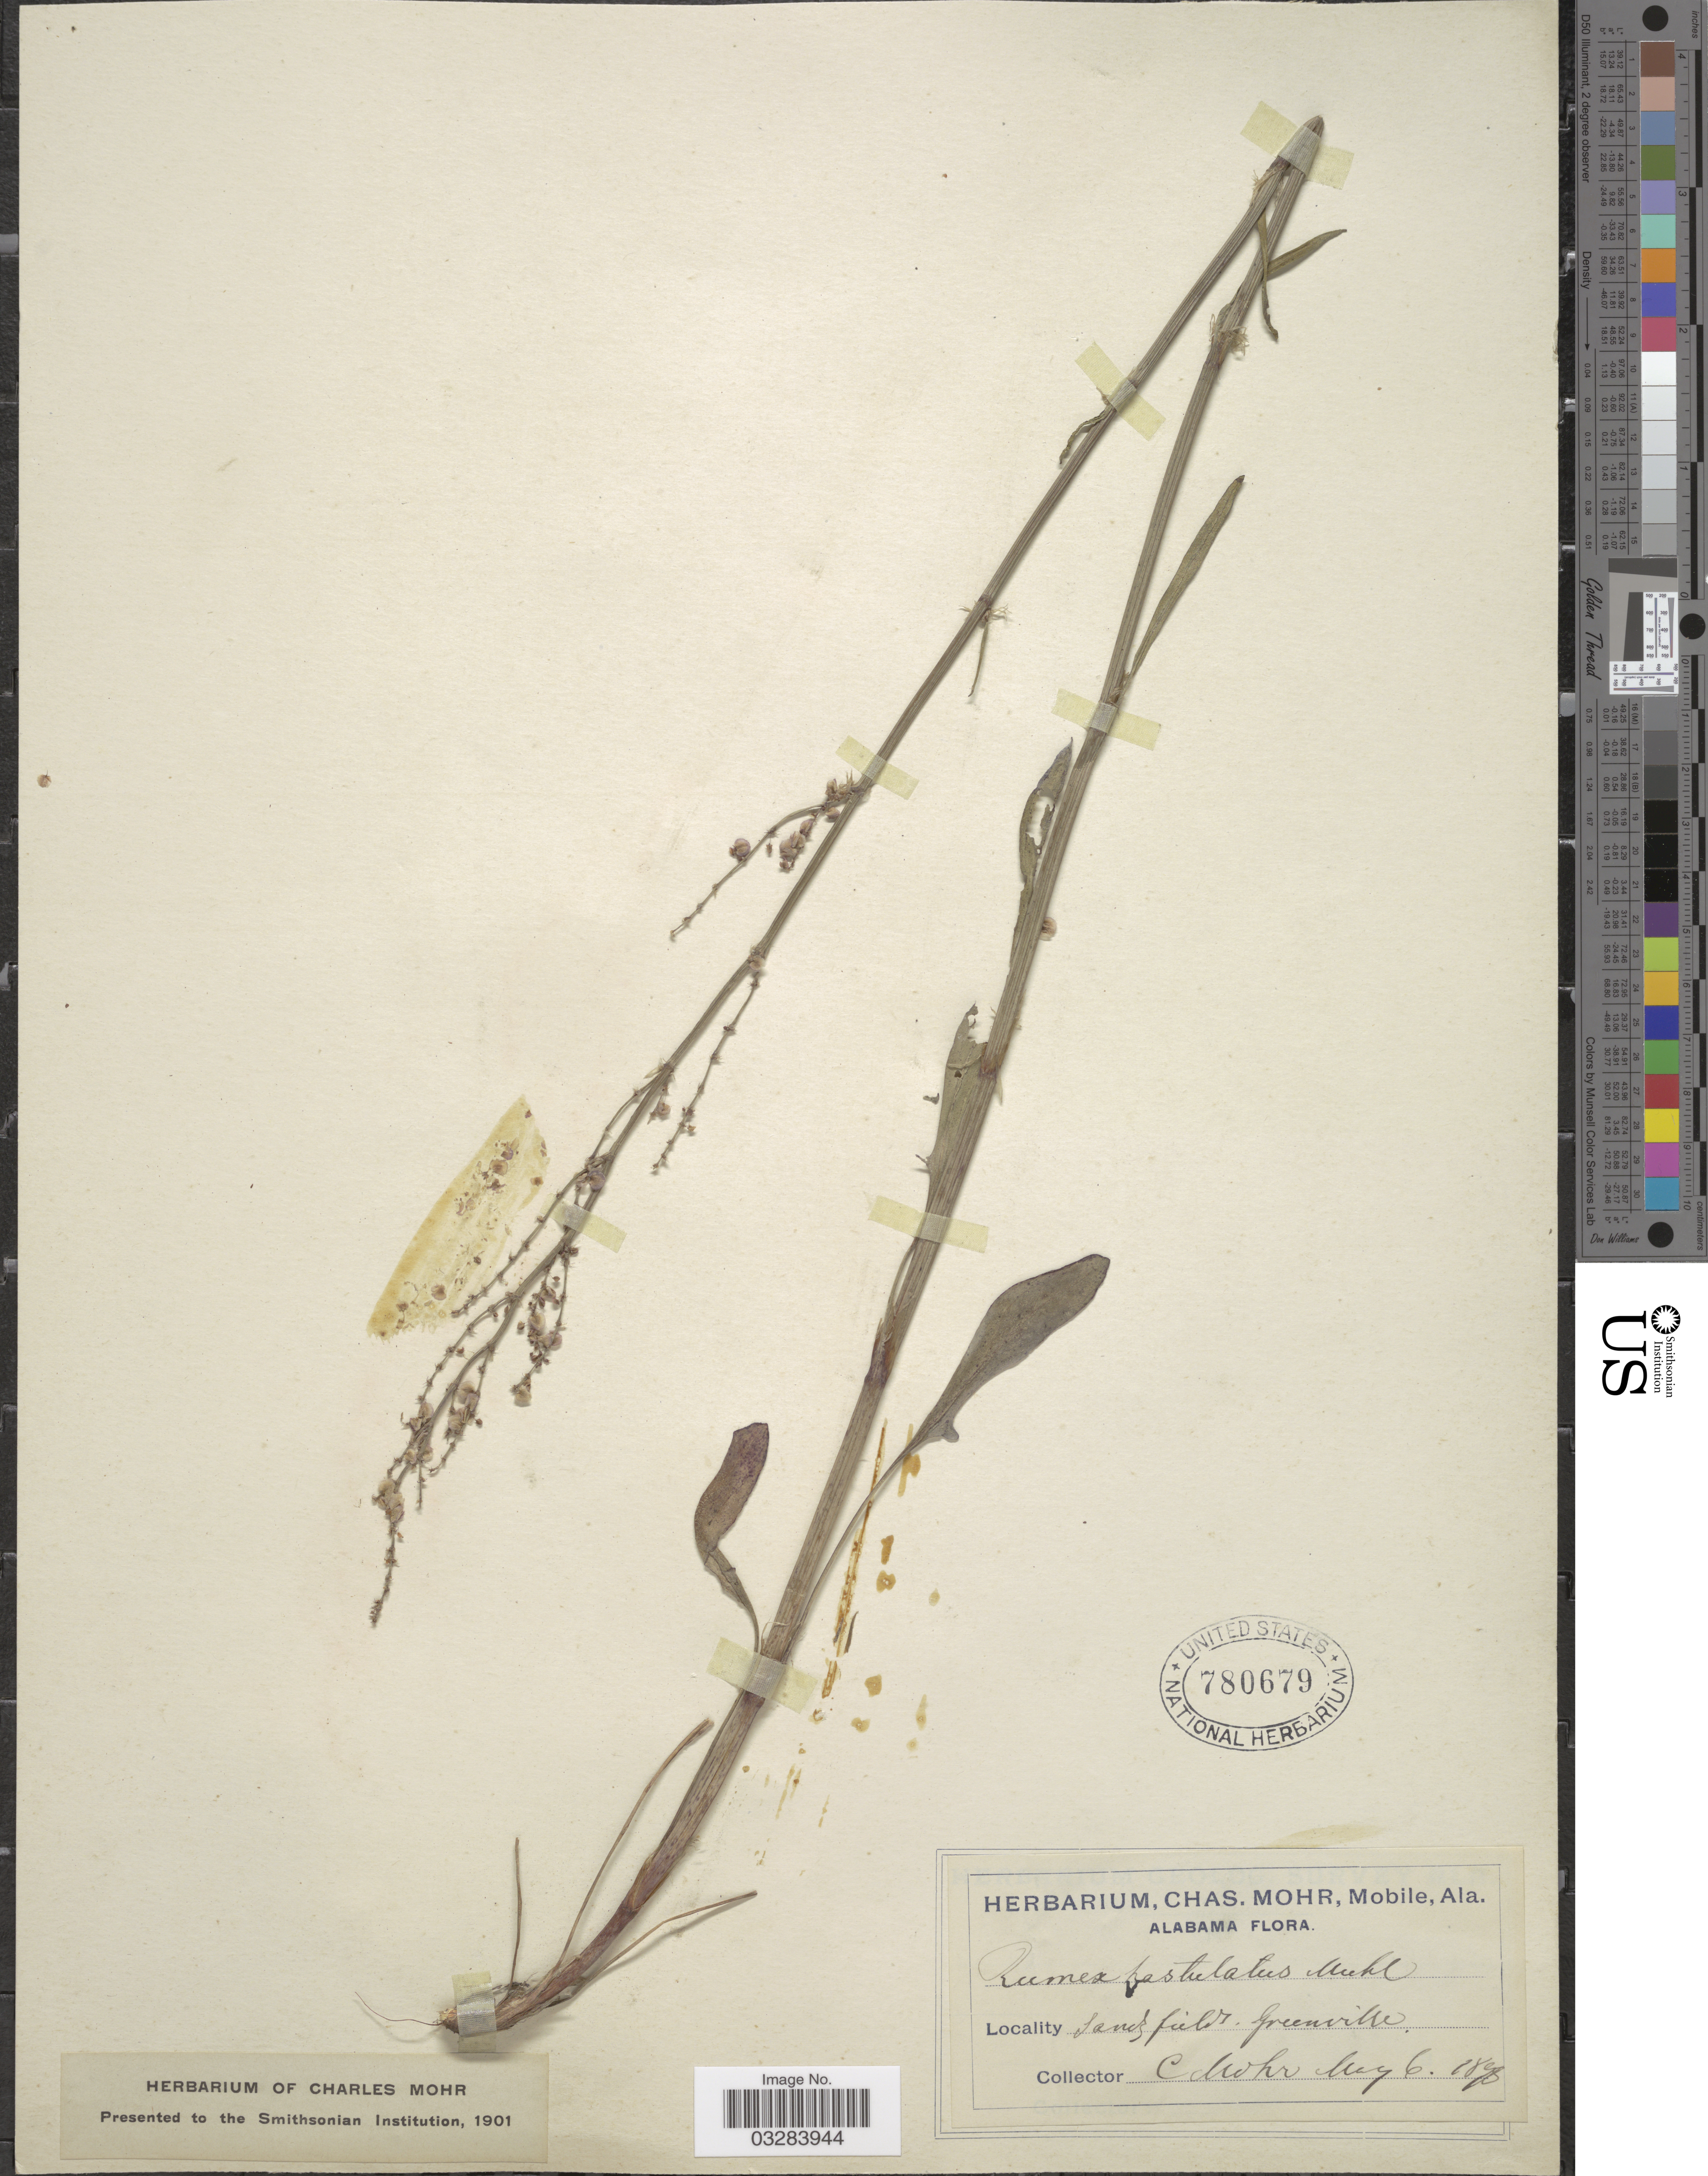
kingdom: Plantae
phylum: Tracheophyta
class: Magnoliopsida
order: Caryophyllales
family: Polygonaceae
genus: Rumex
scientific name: Rumex hastatulus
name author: Baldwin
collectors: Mohr, C. T. (herbarium)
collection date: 1898-05-06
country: United States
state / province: Alabama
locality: Greenville.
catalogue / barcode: US 780679